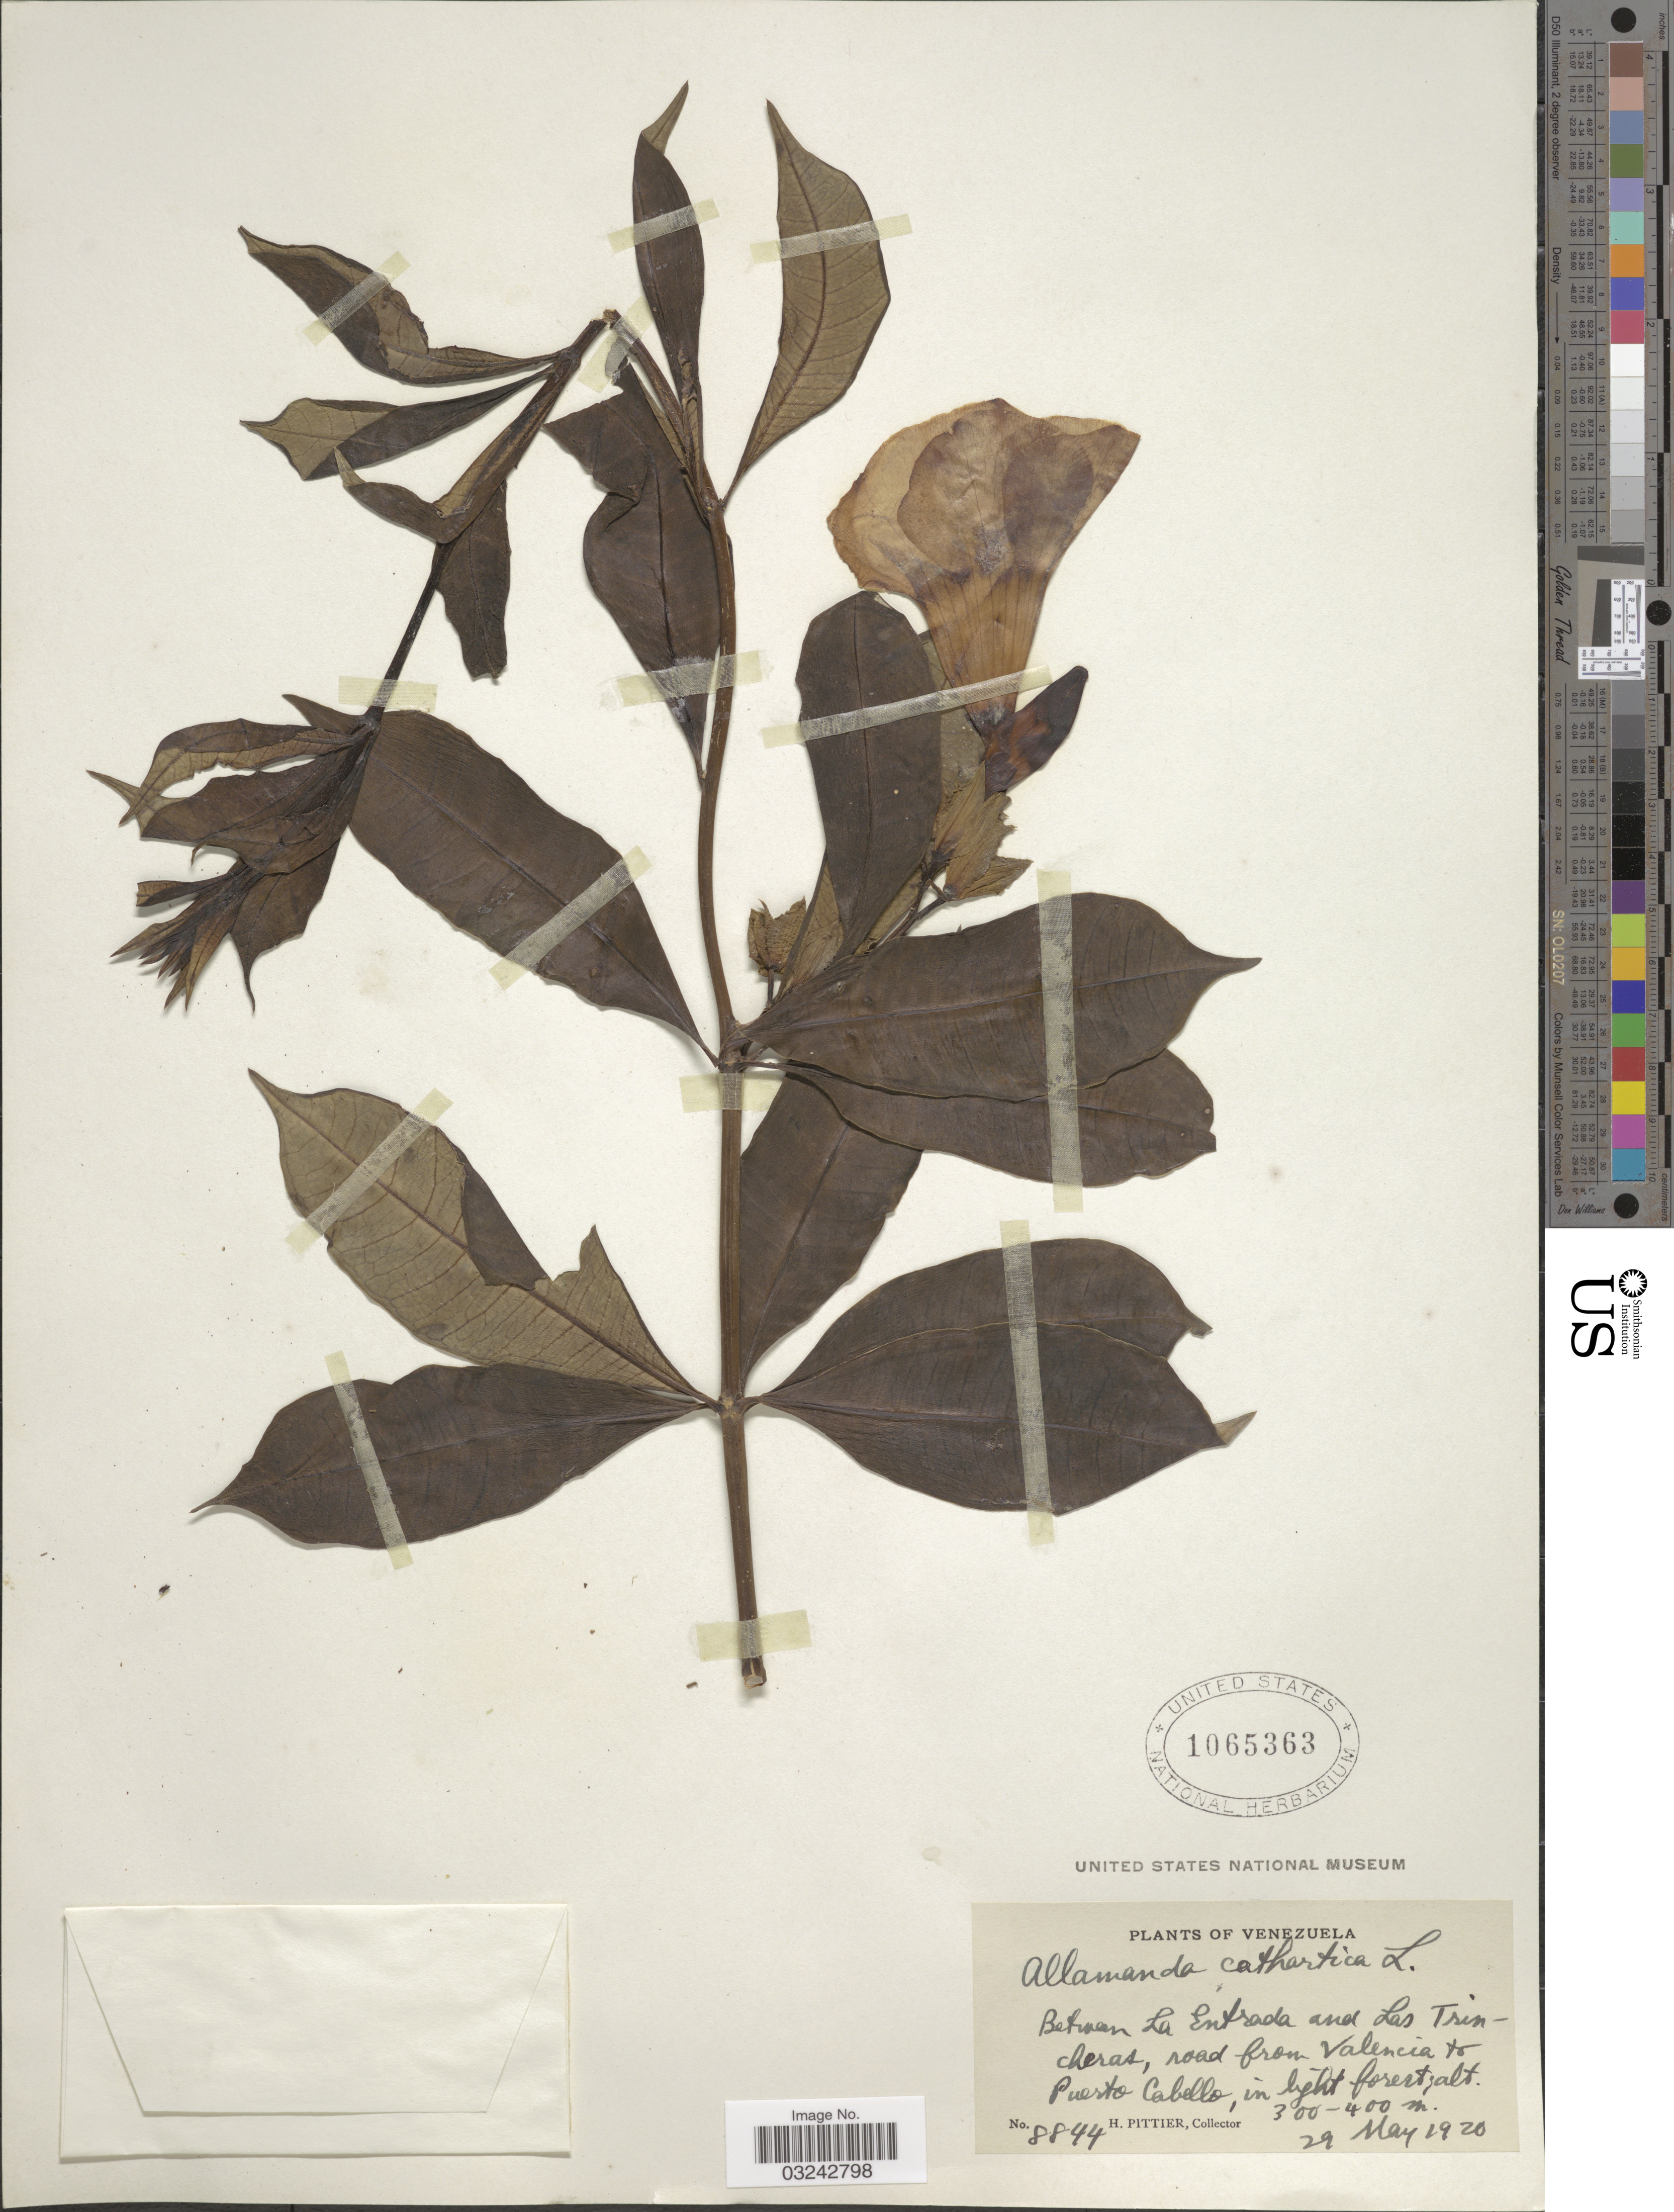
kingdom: Plantae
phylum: Tracheophyta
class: Magnoliopsida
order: Gentianales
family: Apocynaceae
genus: Allamanda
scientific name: Allamanda cathartica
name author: L.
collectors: H. F. Pittier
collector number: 8844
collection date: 1920-05-29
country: Venezuela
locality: Between La Entrada and Las Trincheras, road from Valencia to Puerto Cabello, in light forest.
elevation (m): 300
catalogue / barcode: US 1065363